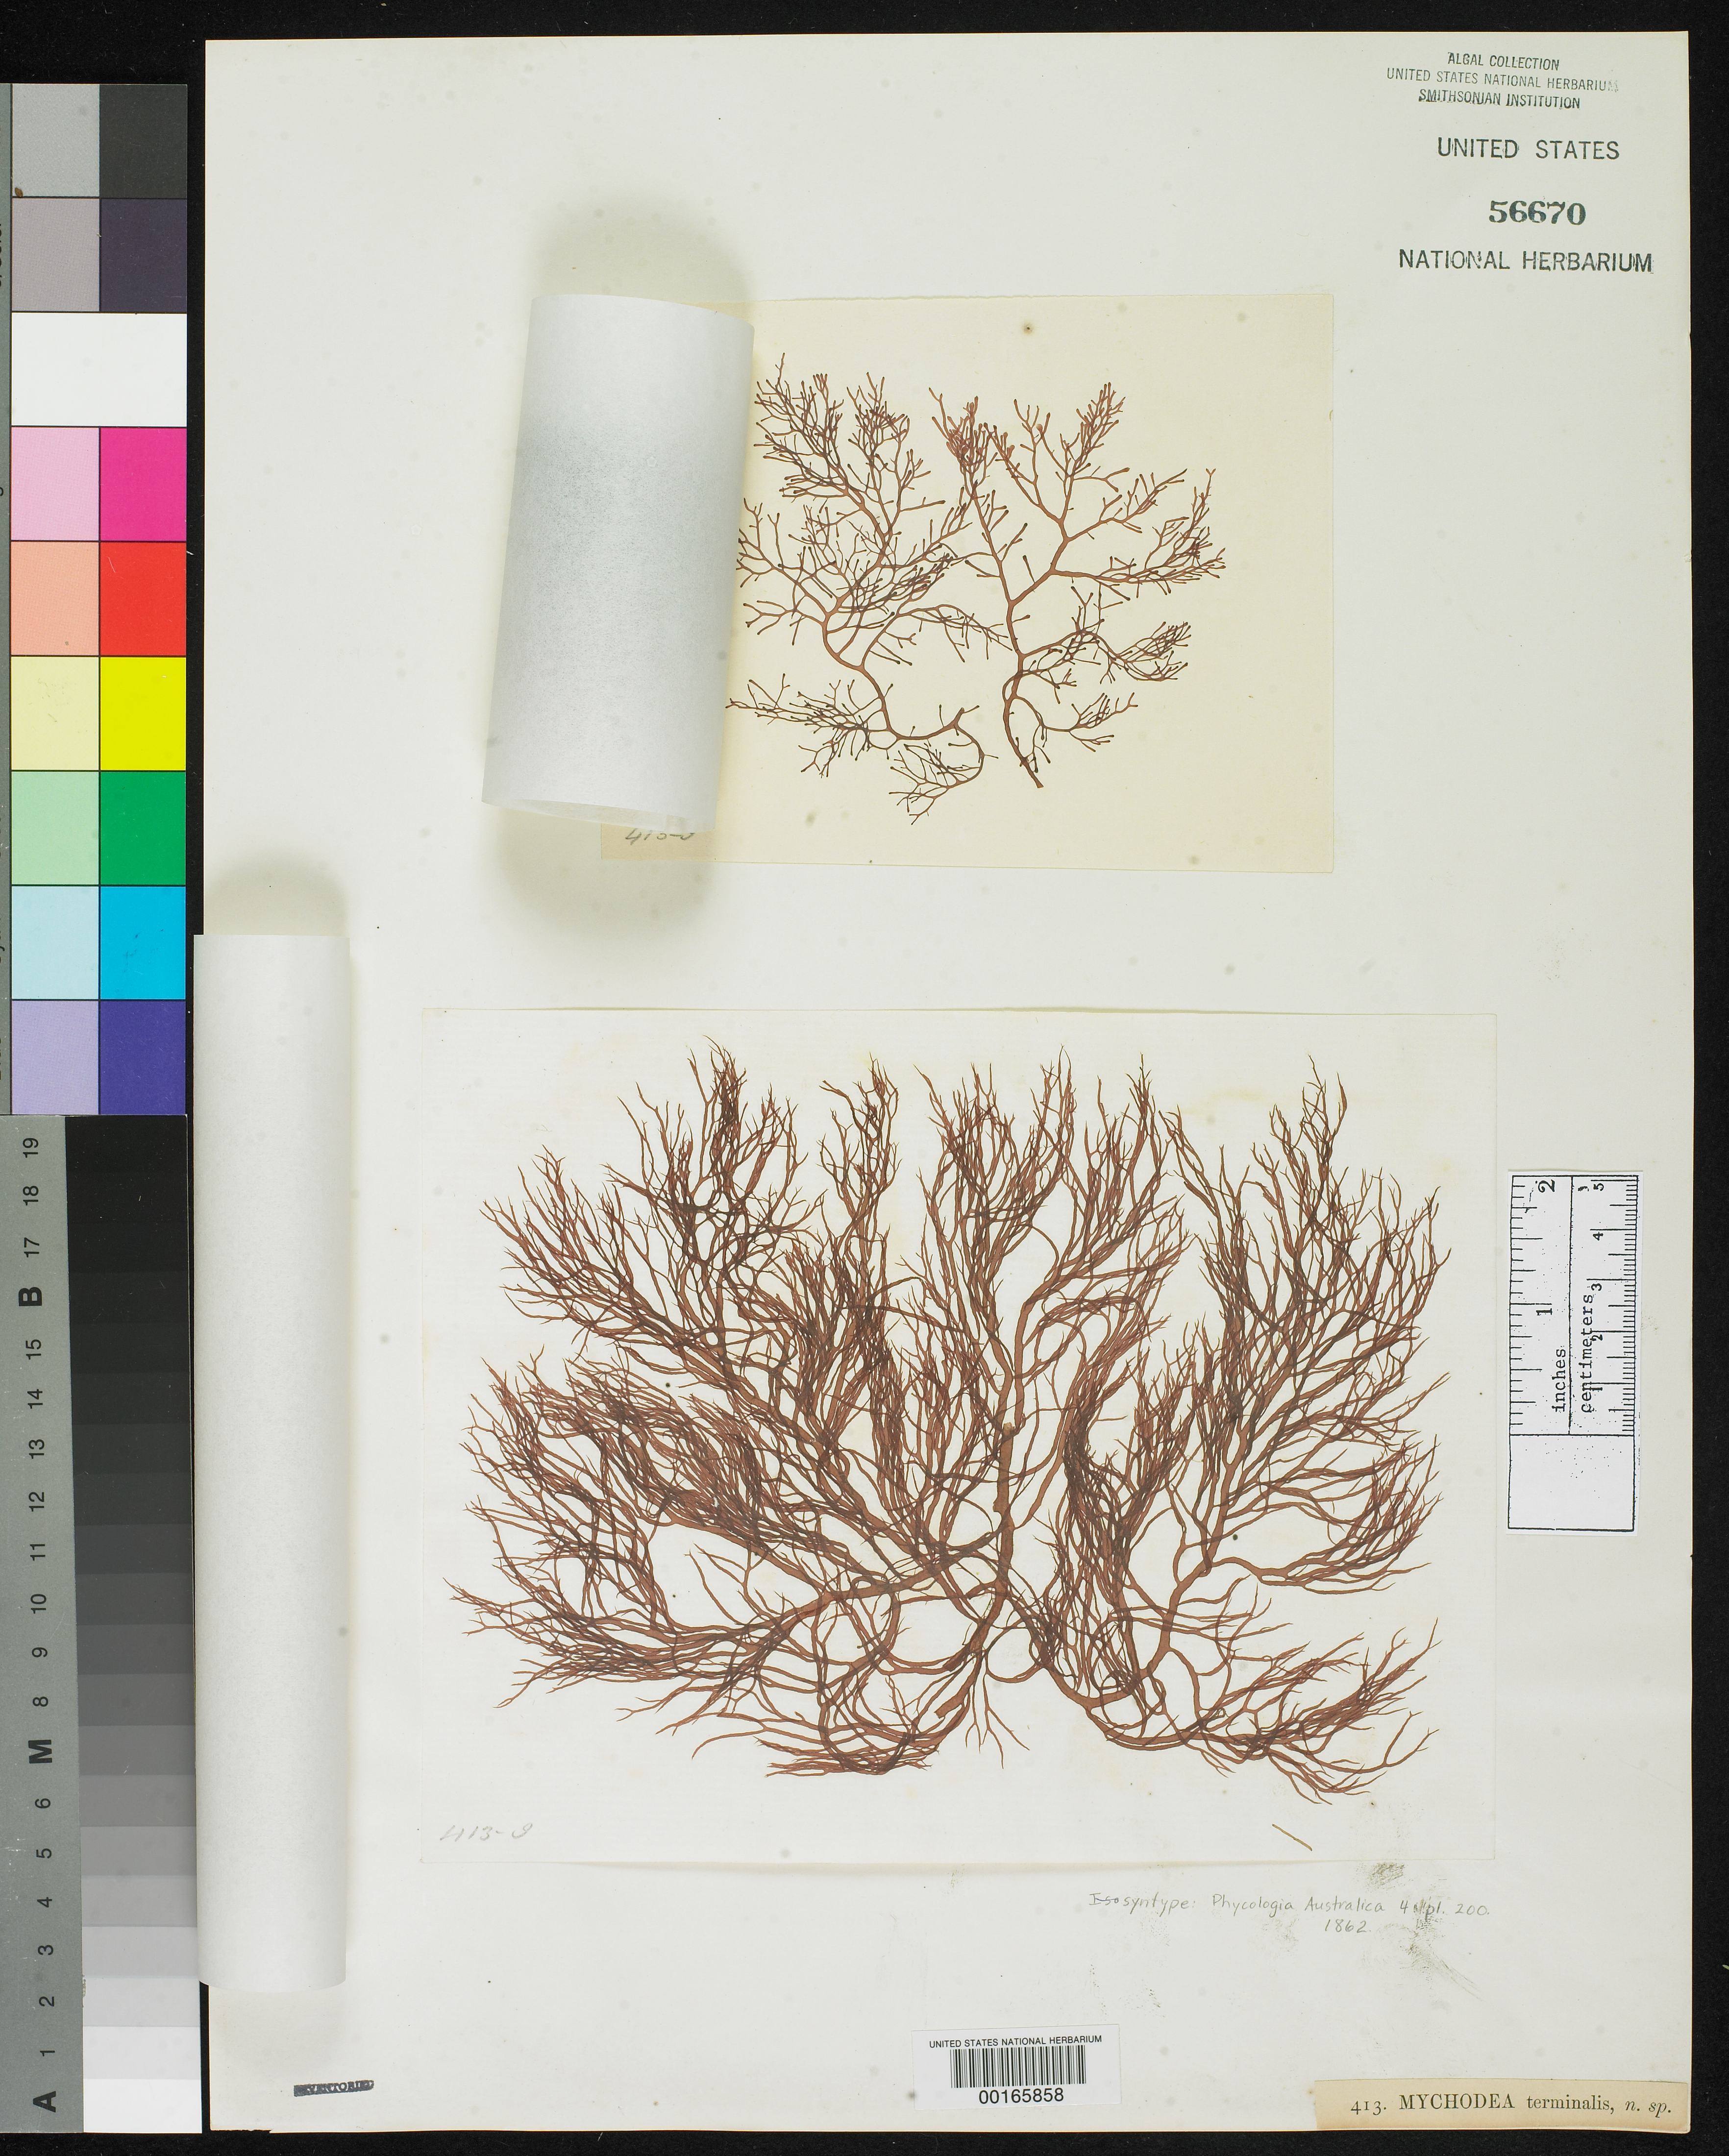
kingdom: Plantae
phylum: Rhodophyta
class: Florideophyceae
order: Gigartinales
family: Mychodeaceae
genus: Mychodea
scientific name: Mychodea terminalis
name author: Harv.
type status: Isotype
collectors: W. Harvey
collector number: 413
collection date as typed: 1854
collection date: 1854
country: Australia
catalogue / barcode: US 56670